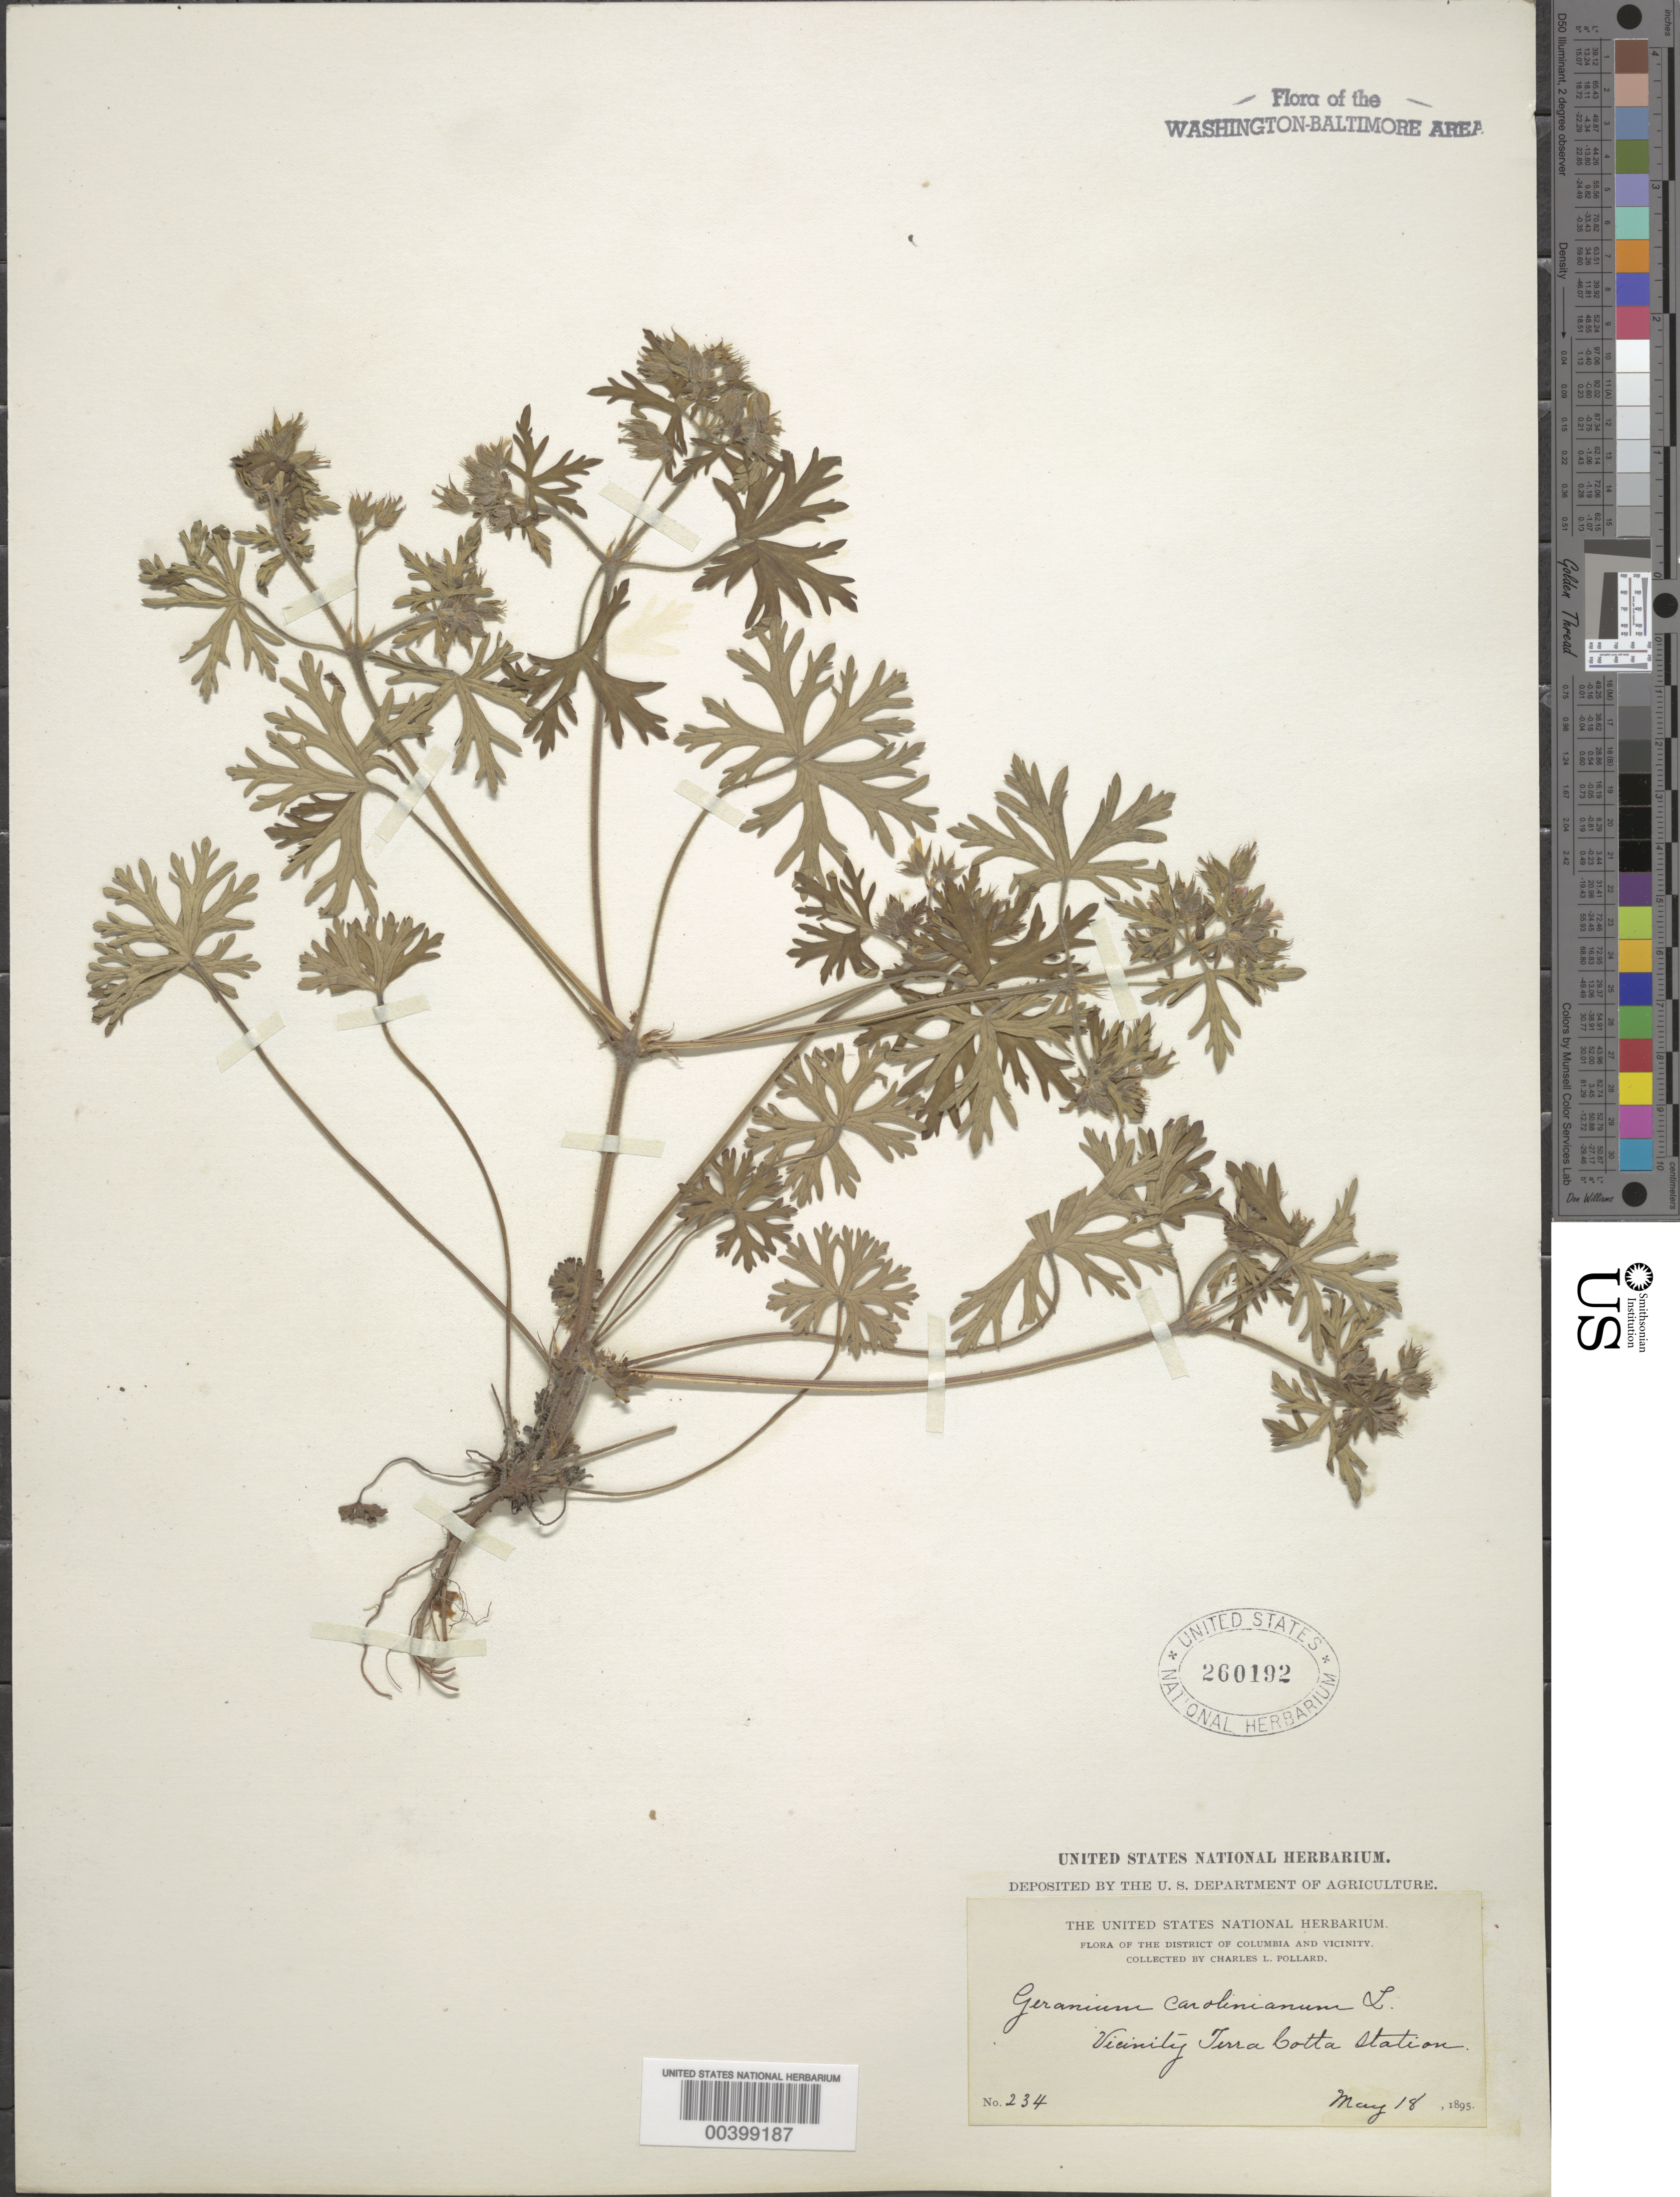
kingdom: Plantae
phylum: Tracheophyta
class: Magnoliopsida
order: Geraniales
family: Geraniaceae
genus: Geranium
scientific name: Geranium carolinianum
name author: L.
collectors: C. L. Pollard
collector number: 234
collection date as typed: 18 May 1895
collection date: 1895-05-18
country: United States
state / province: District of Columbia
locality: Terra Cotta Station vicinity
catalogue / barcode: US 260192